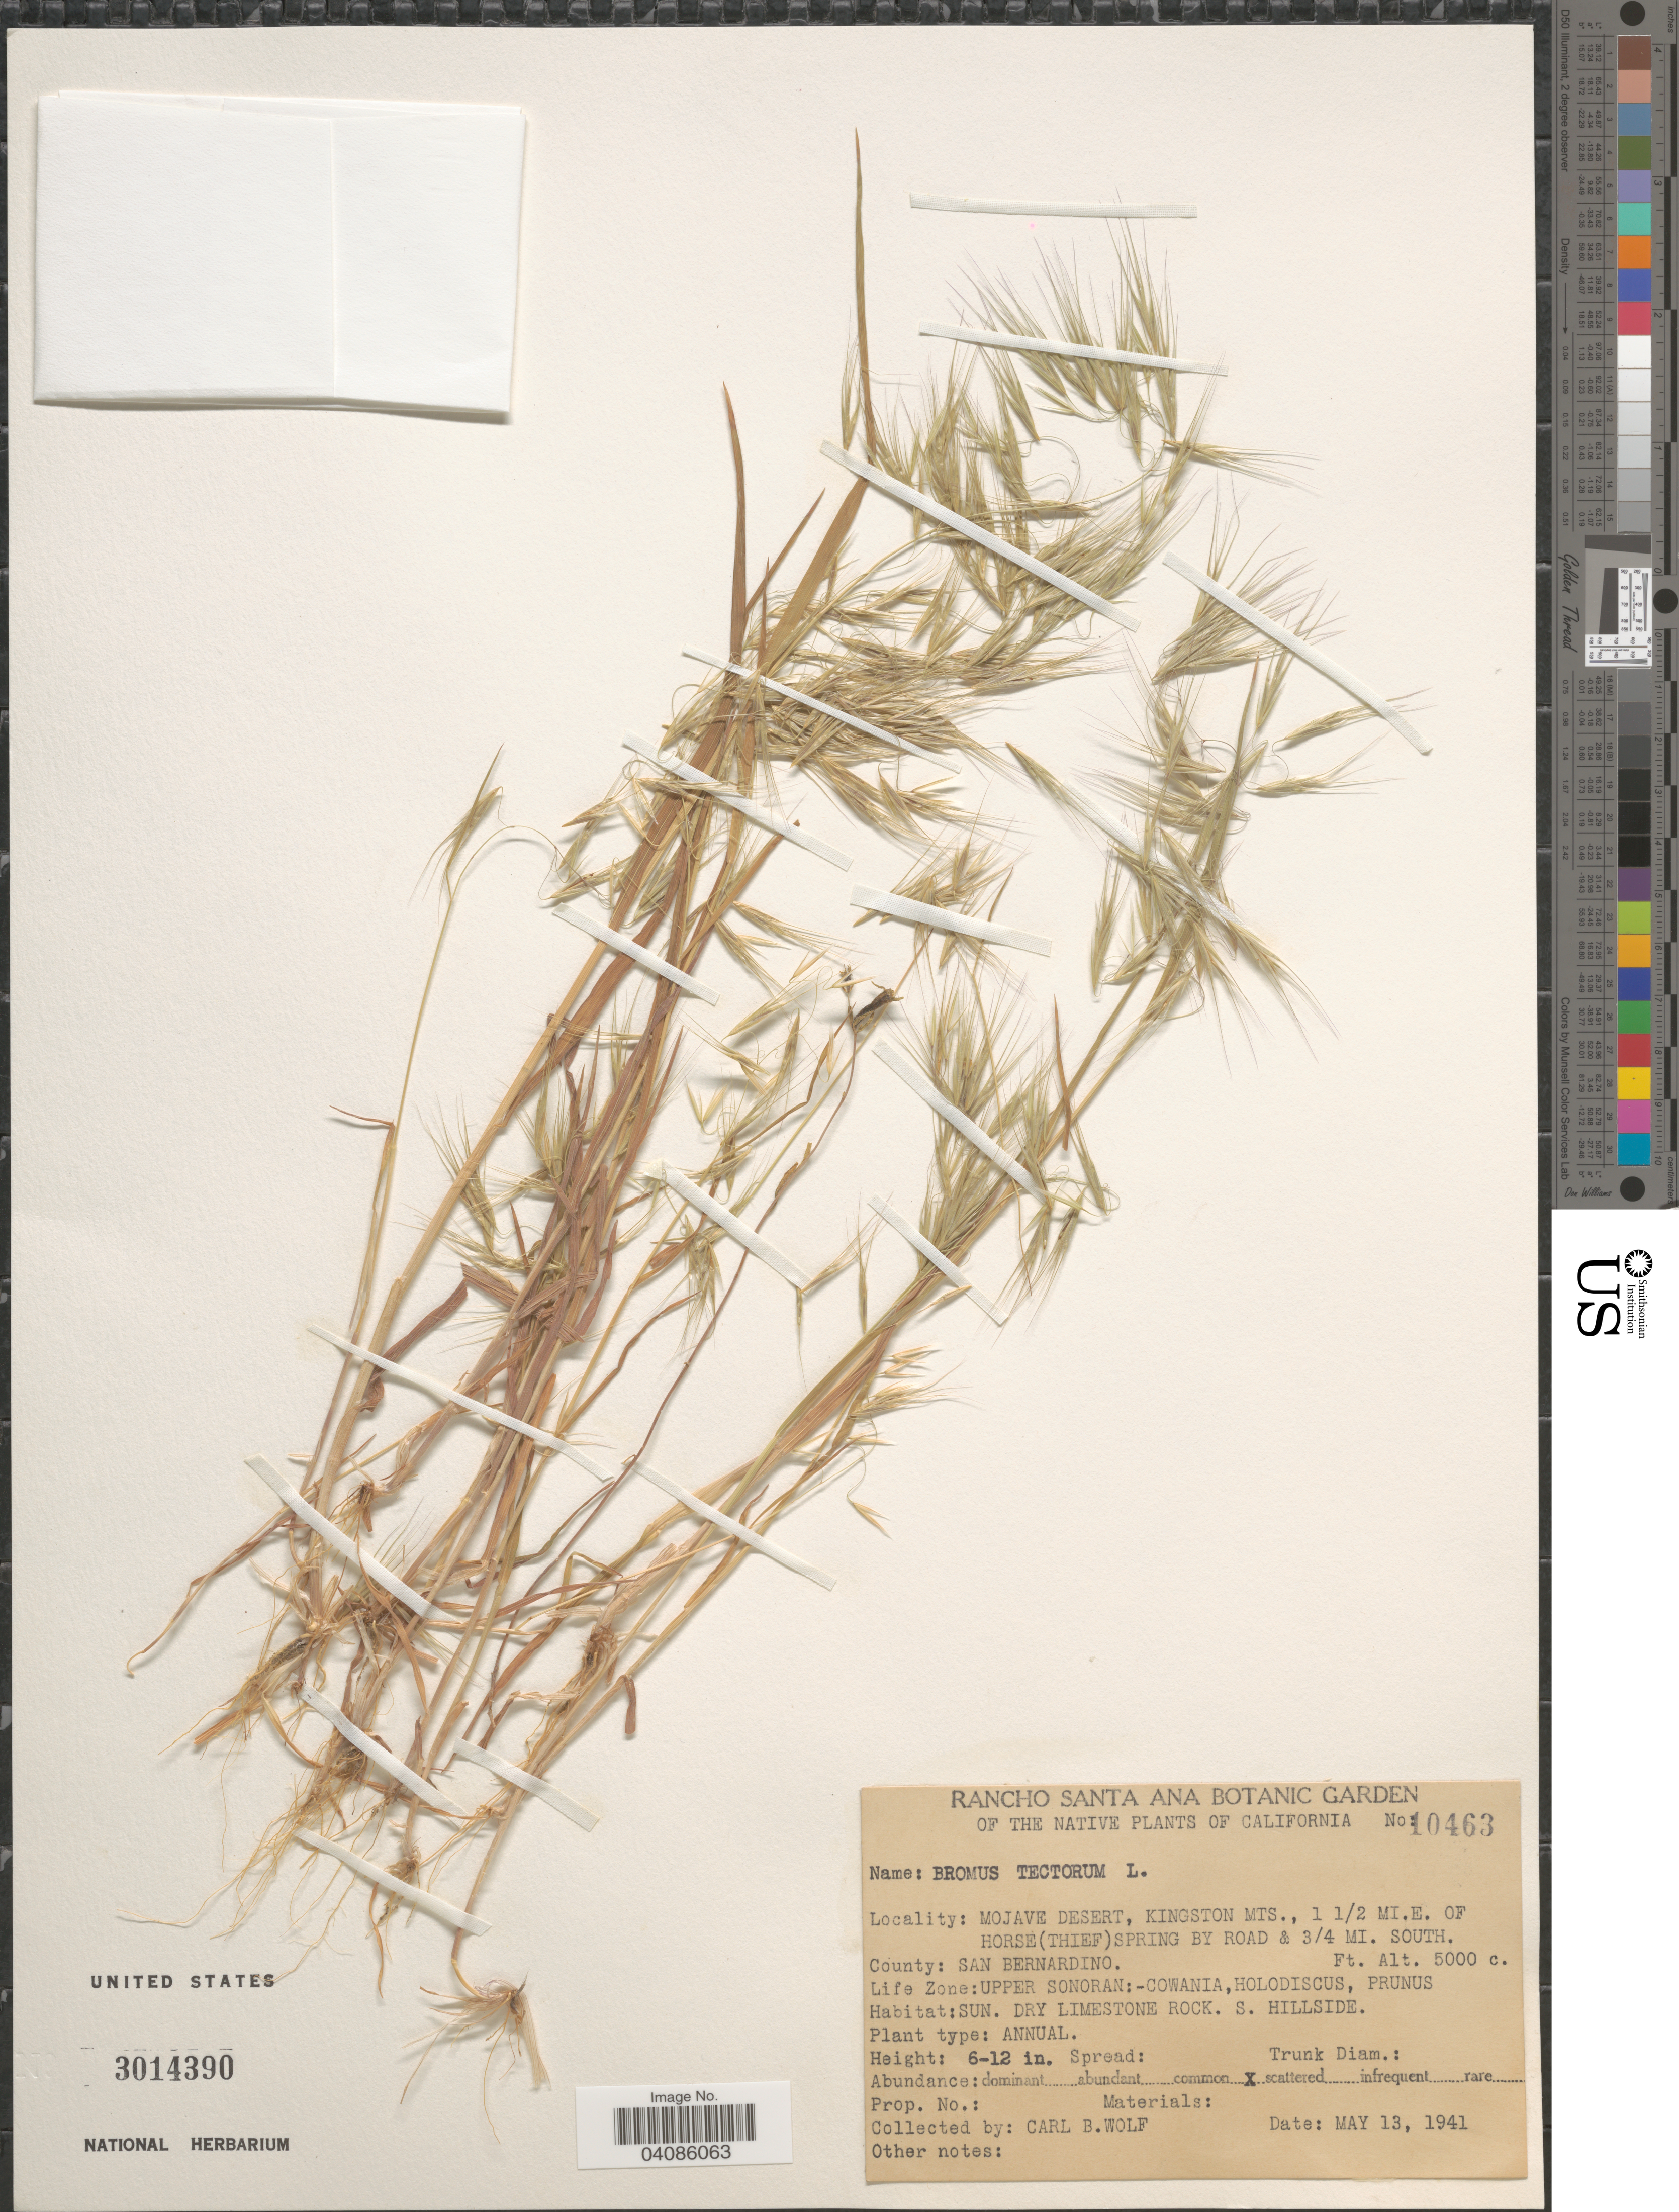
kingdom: Plantae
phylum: Tracheophyta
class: Liliopsida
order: Poales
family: Poaceae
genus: Bromus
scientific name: Bromus tectorum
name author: L.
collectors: C. B. Wolf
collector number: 10463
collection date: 1941-05-13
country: United States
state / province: California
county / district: San Bernardino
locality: Mojave Desert, Kingston Mts., 1½ mi. e. of Horse (thief) spring by road & 3/4 mi. south. County: San Bernardino. Life Zone: Upper Sonoran.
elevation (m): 1524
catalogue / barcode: US 3014390